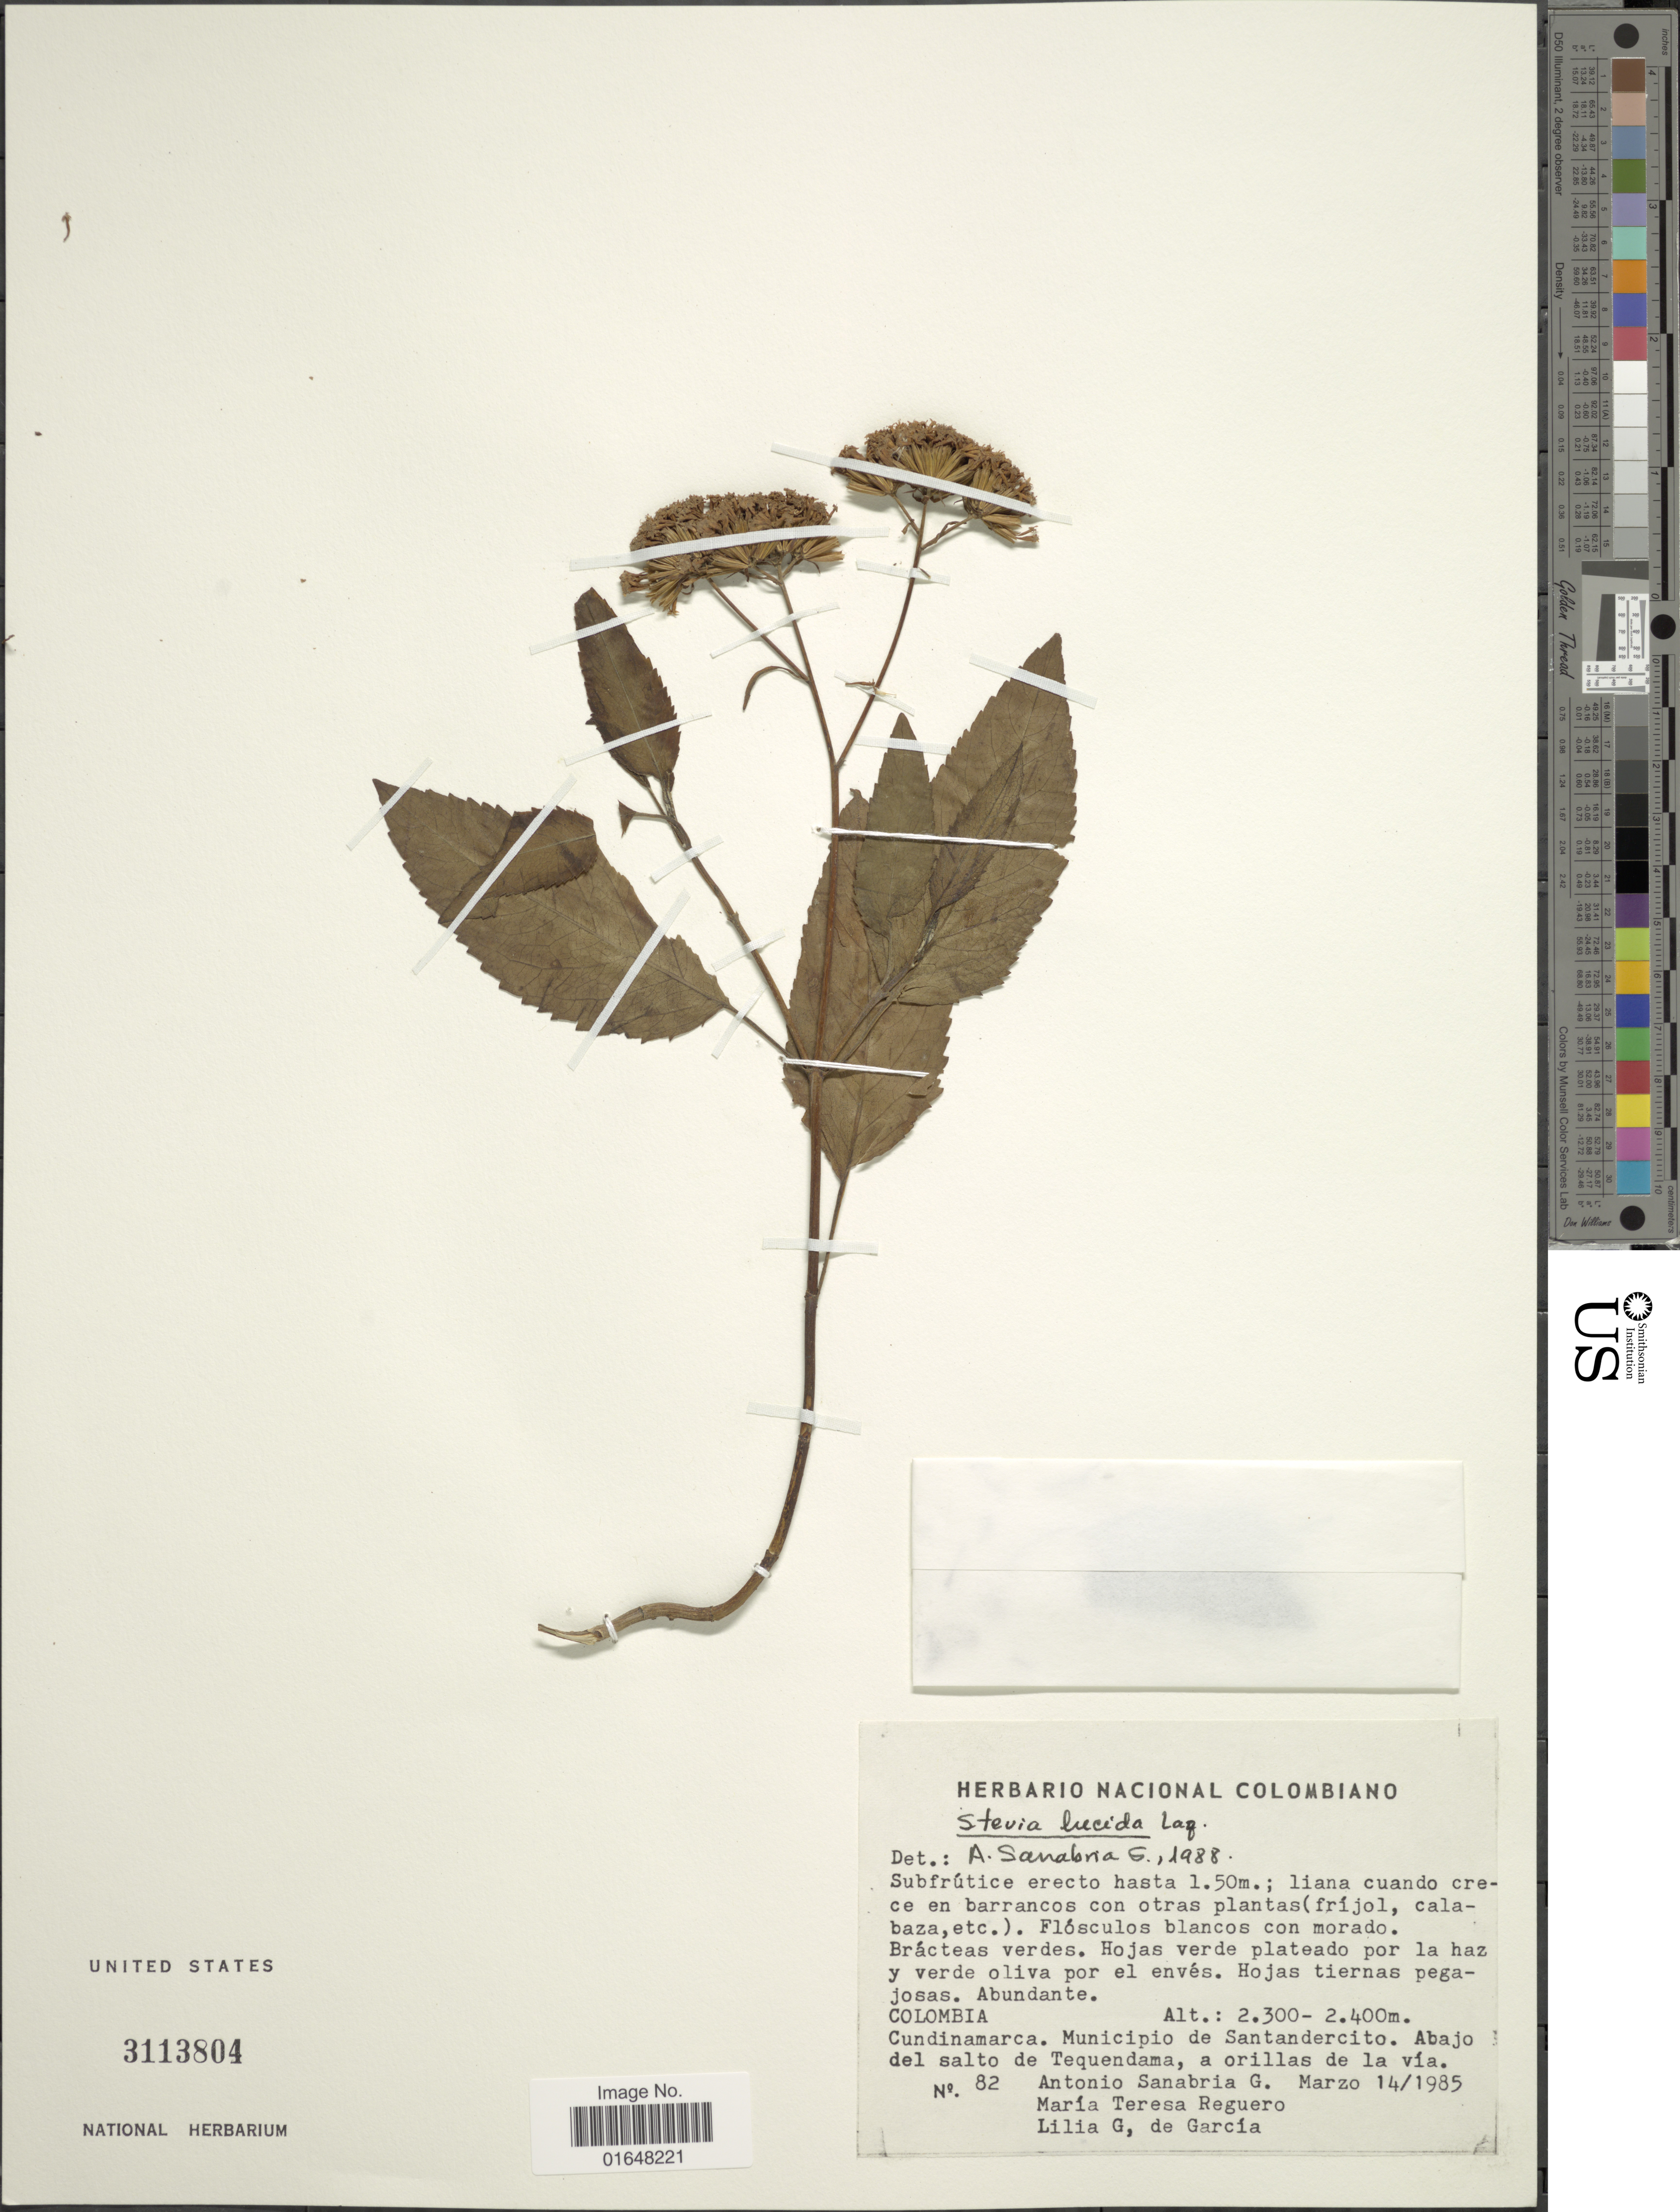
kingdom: Plantae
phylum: Tracheophyta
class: Magnoliopsida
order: Asterales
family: Asteraceae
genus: Stevia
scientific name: Stevia lucida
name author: Lag.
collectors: A. Sanabria G., M. Reguero & L. De Garcia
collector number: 82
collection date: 1985-03-14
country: Colombia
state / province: Cundinamarca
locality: Municipio de Santandercito,Abajo del salto de Tequendama, a orillas de la via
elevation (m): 2300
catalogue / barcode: US 3113804